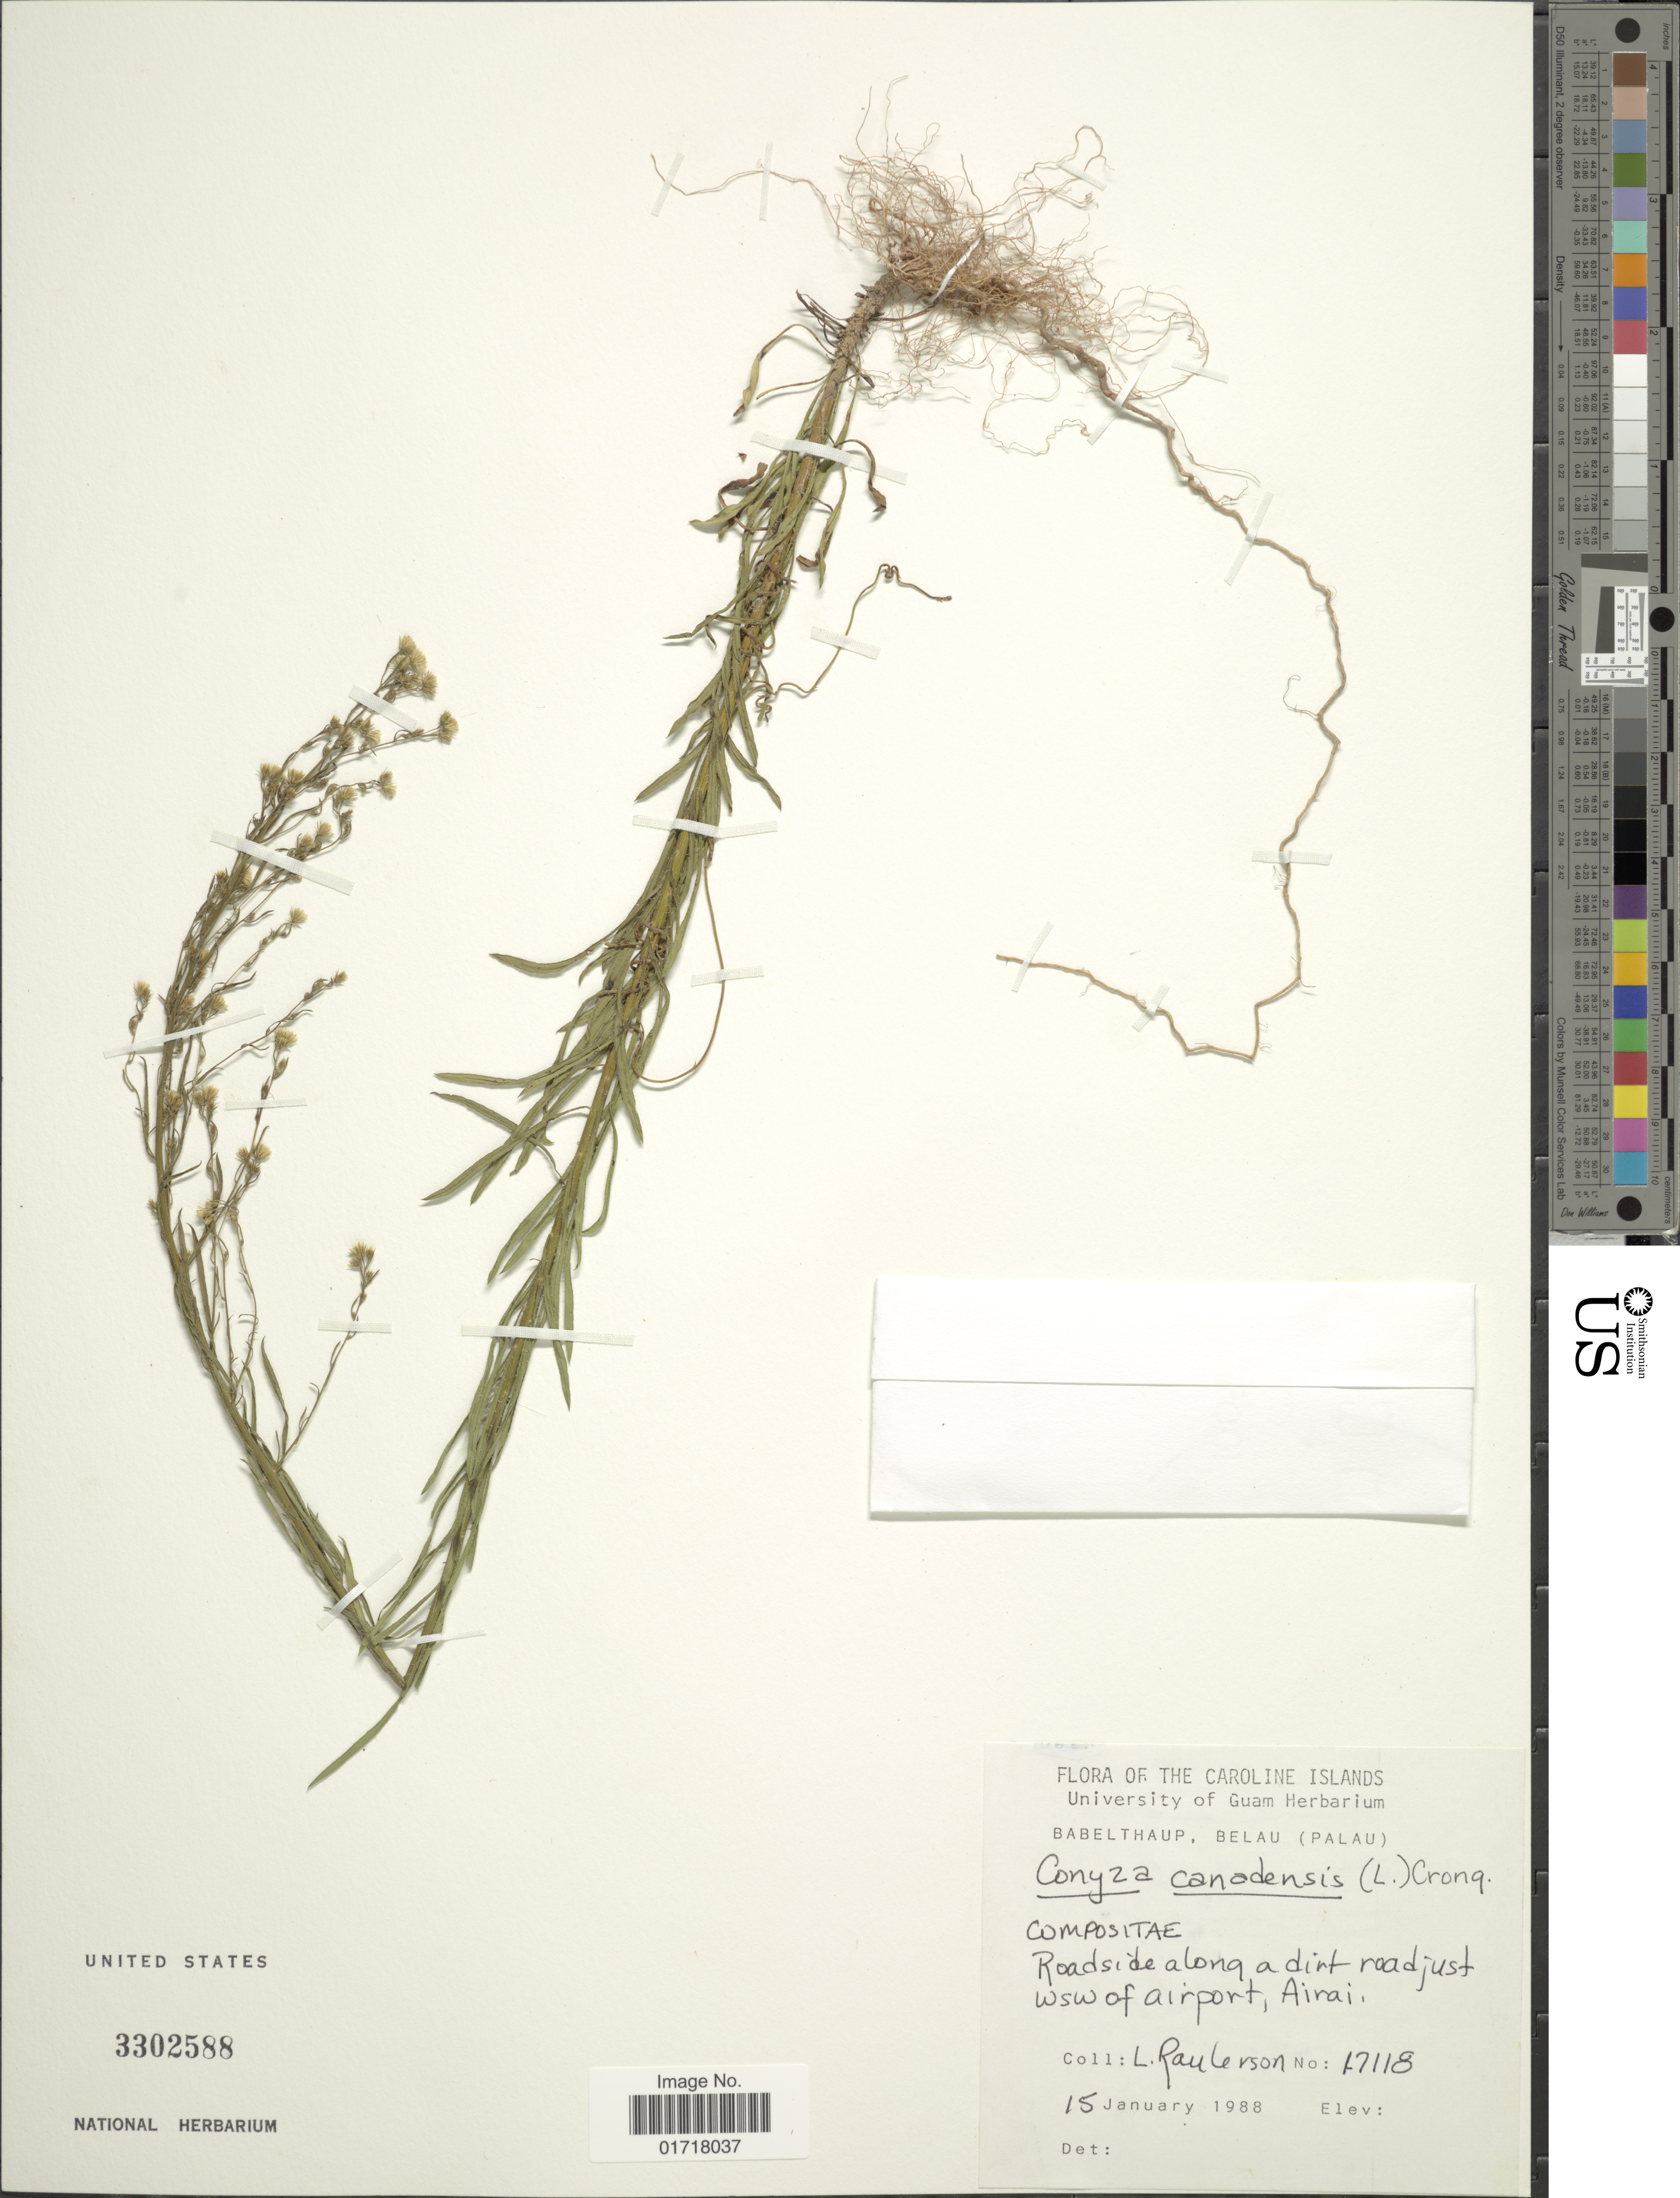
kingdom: Plantae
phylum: Tracheophyta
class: Magnoliopsida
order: Asterales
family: Asteraceae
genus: Erigeron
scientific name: Erigeron canadensis var. pusillus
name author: (Nutt.) Bolvin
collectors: L. Raulerson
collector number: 17118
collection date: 1988-01-15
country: Palau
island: Babeldaob [Babelthuap]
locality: The Caroline Islands, Babelthaup, Belau (Palau), Roadside along a dirt road just wsw of airport, Airai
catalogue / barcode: US 3302588